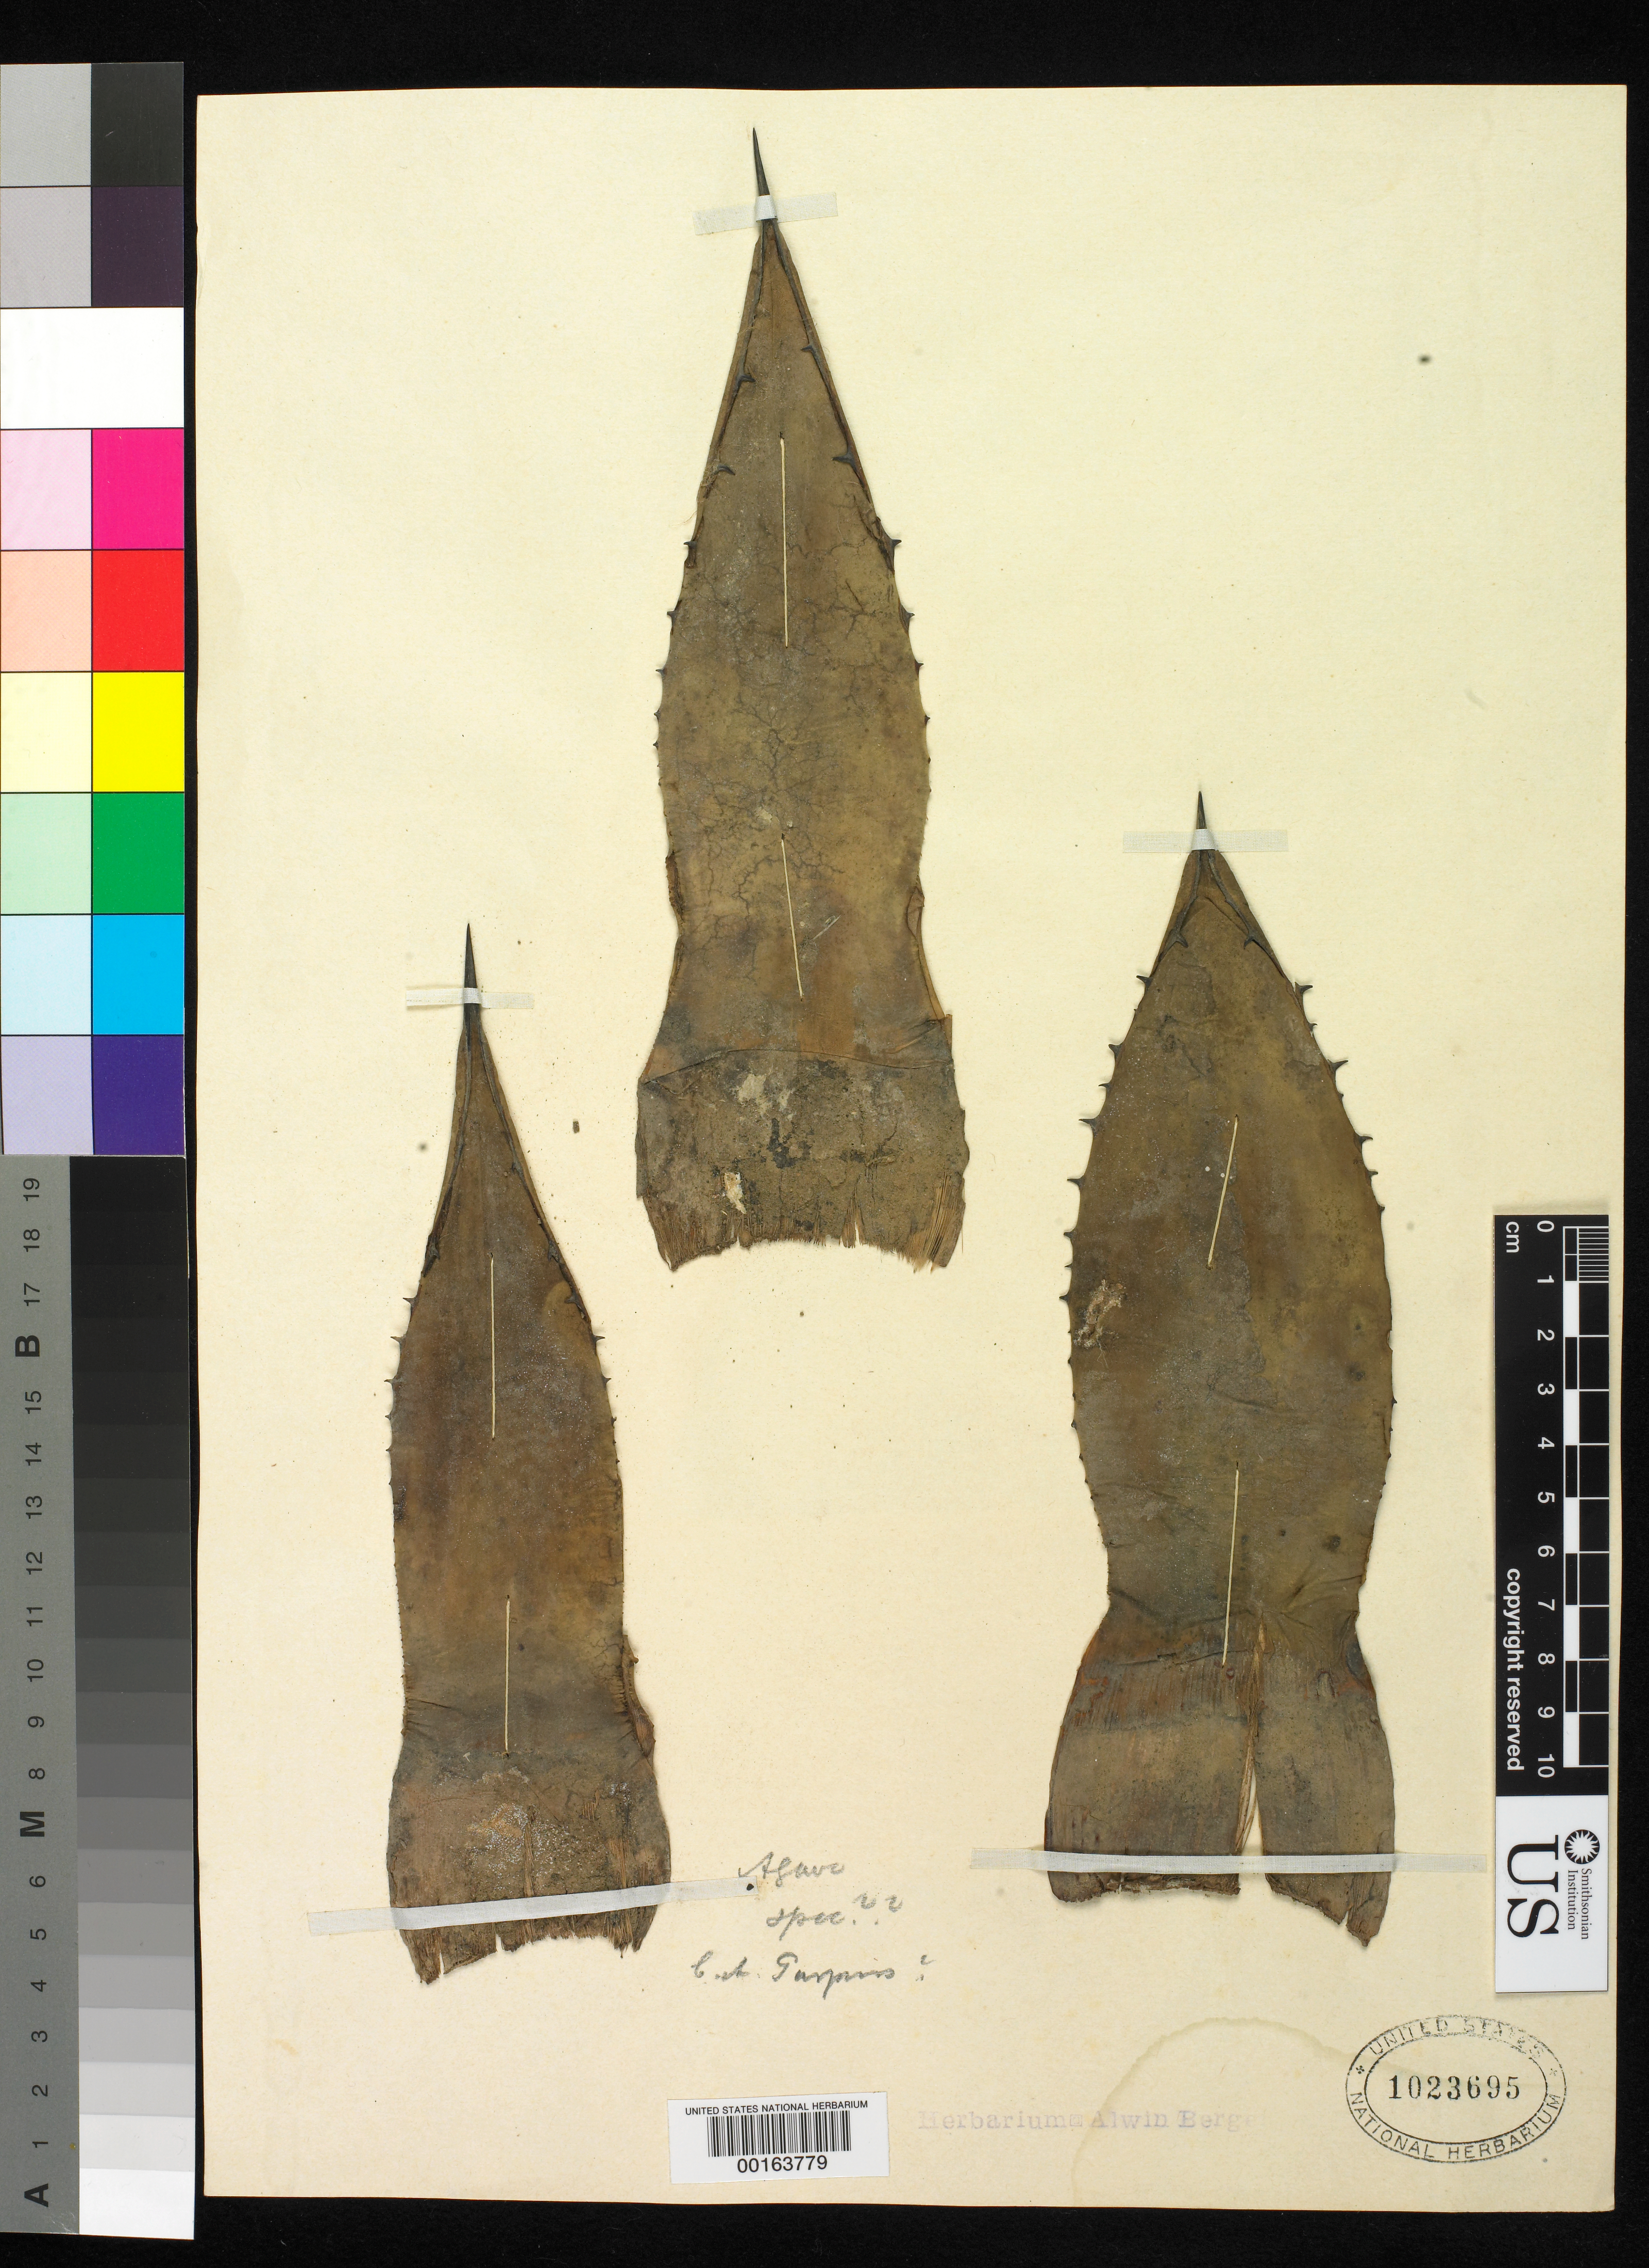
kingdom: Plantae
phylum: Tracheophyta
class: Liliopsida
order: Asparagales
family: Asparagaceae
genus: Agave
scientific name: Agave sp.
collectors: ex herb. A. Berger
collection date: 1909-06-02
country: Mexico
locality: Cultivated at La Mortola, Italy.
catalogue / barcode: US 1023695